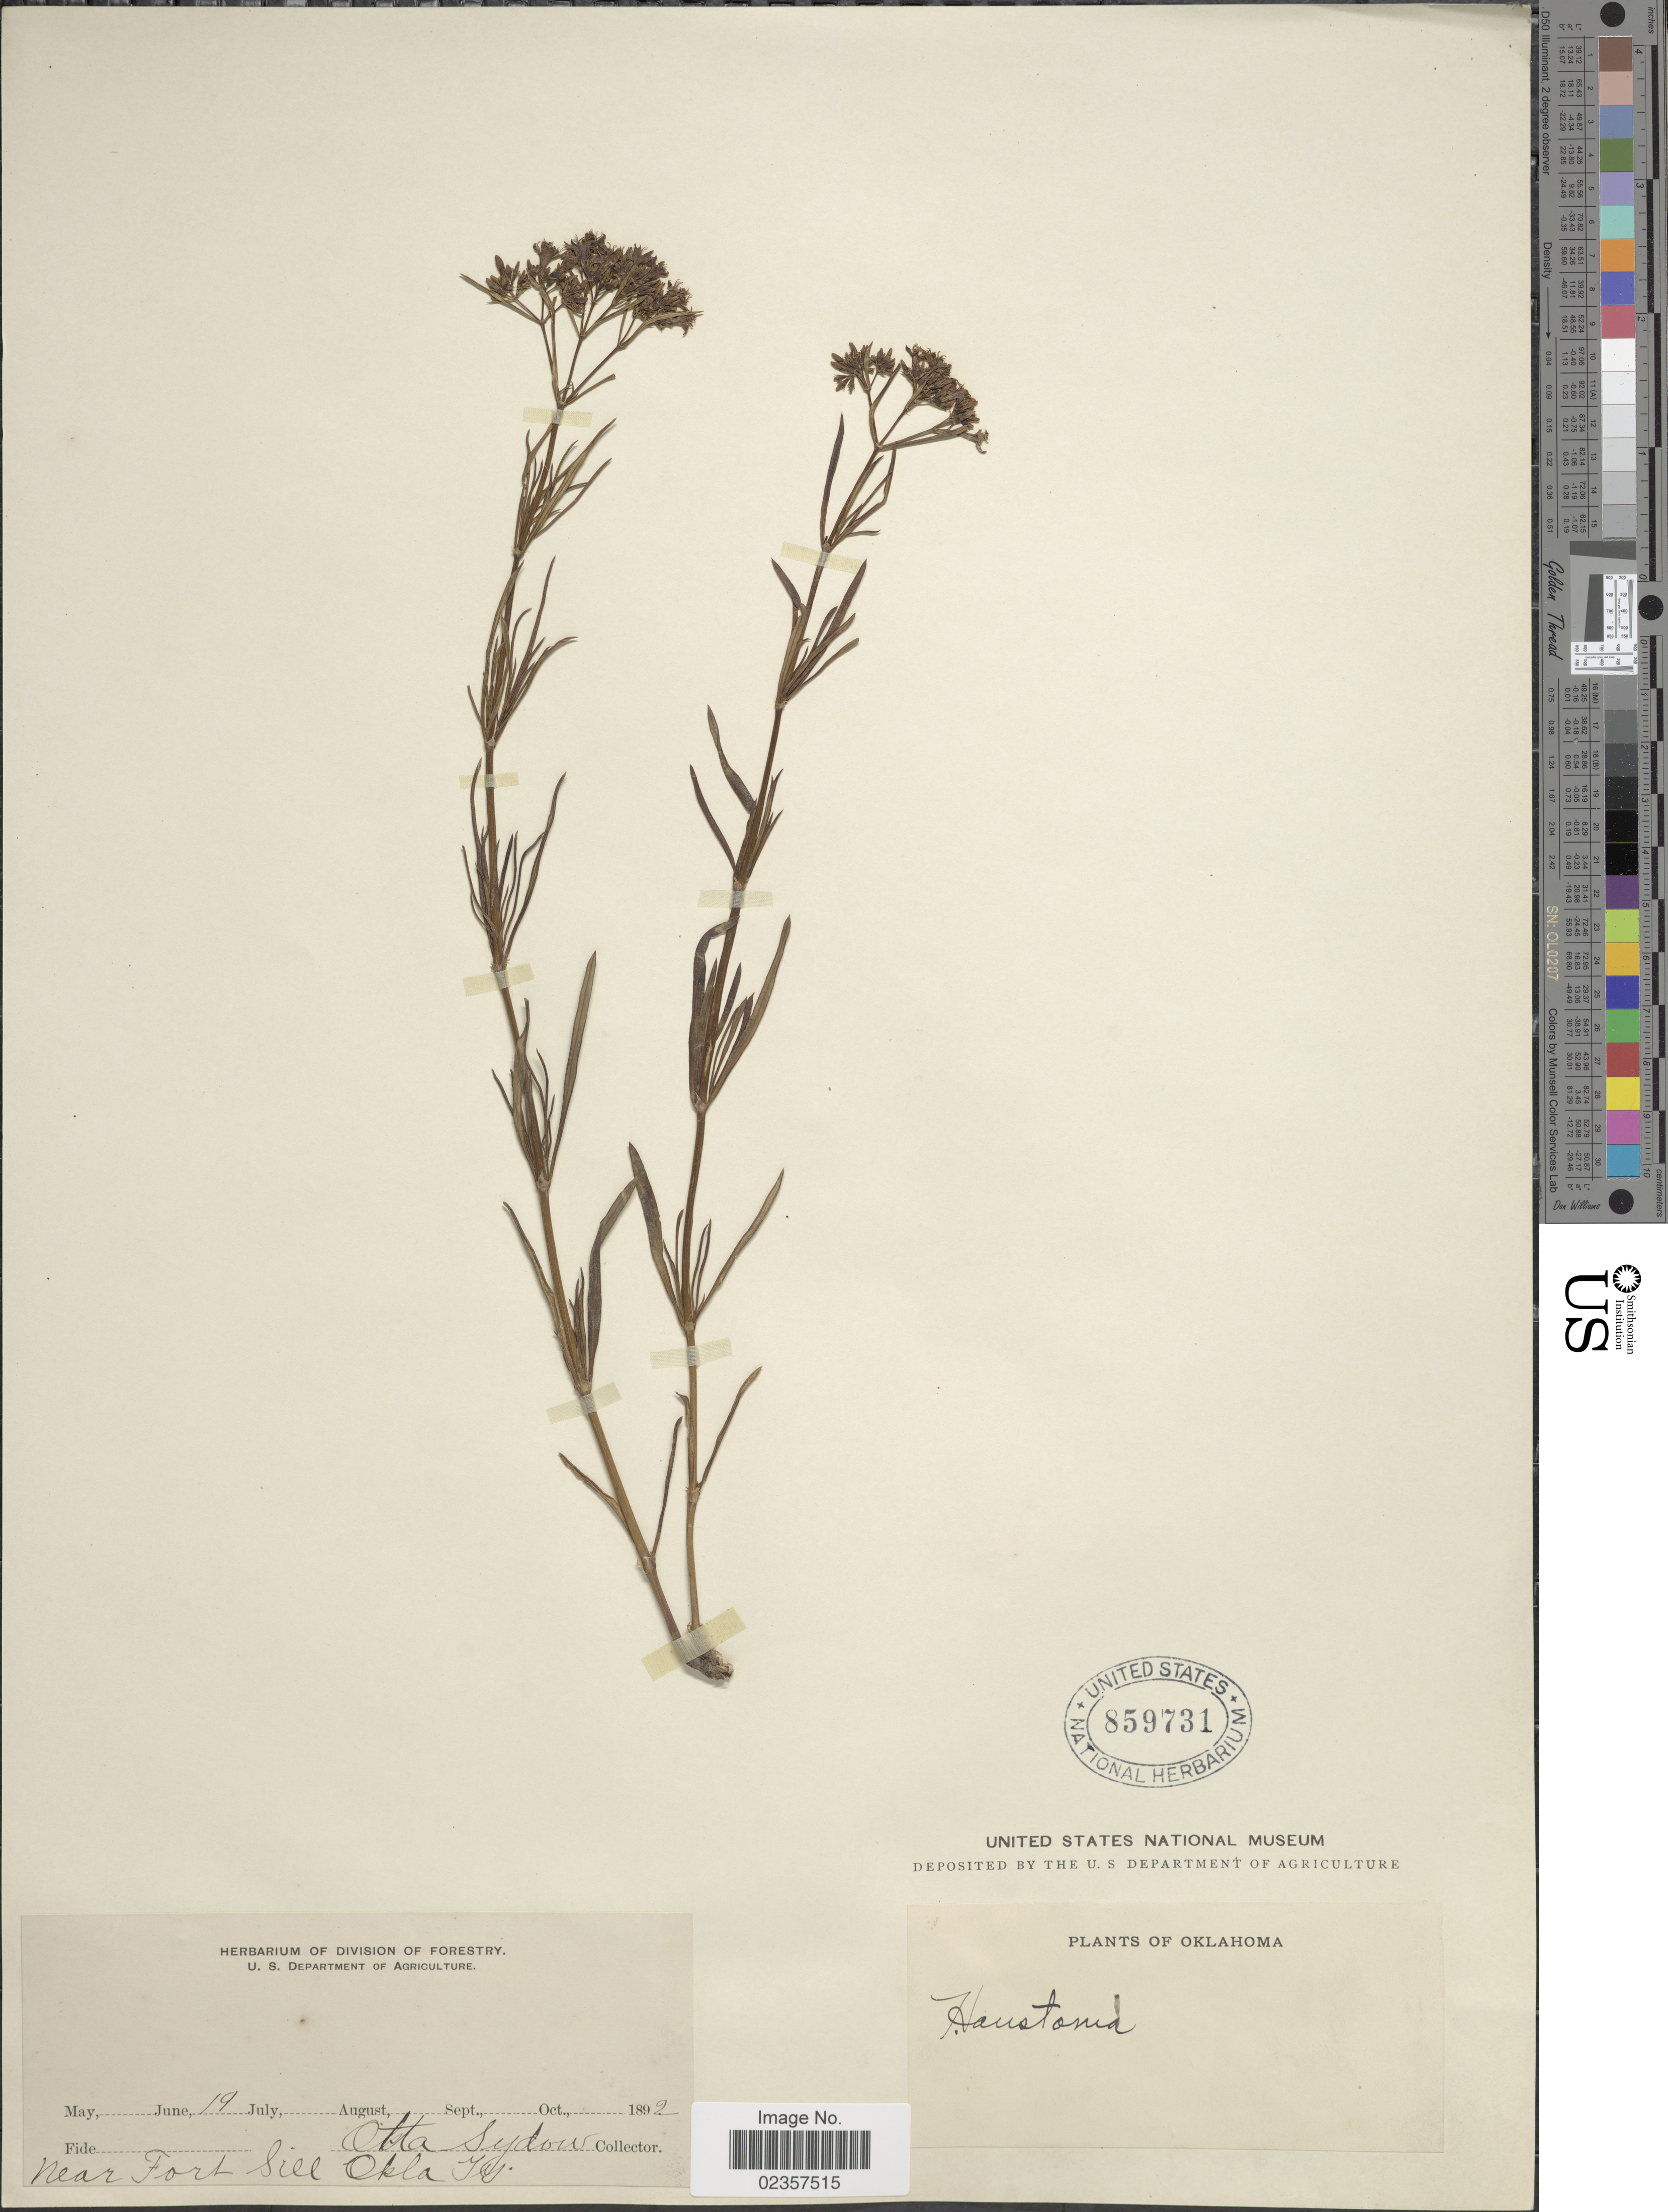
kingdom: Plantae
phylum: Tracheophyta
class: Magnoliopsida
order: Gentianales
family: Rubiaceae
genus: Houstonia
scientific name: Houstonia nigricans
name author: (Lam.) Fernald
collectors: O. Sydow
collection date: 1892-06-19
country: United States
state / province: Oklahoma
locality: Near Fort Sill Okla Ty.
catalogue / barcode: US 859731